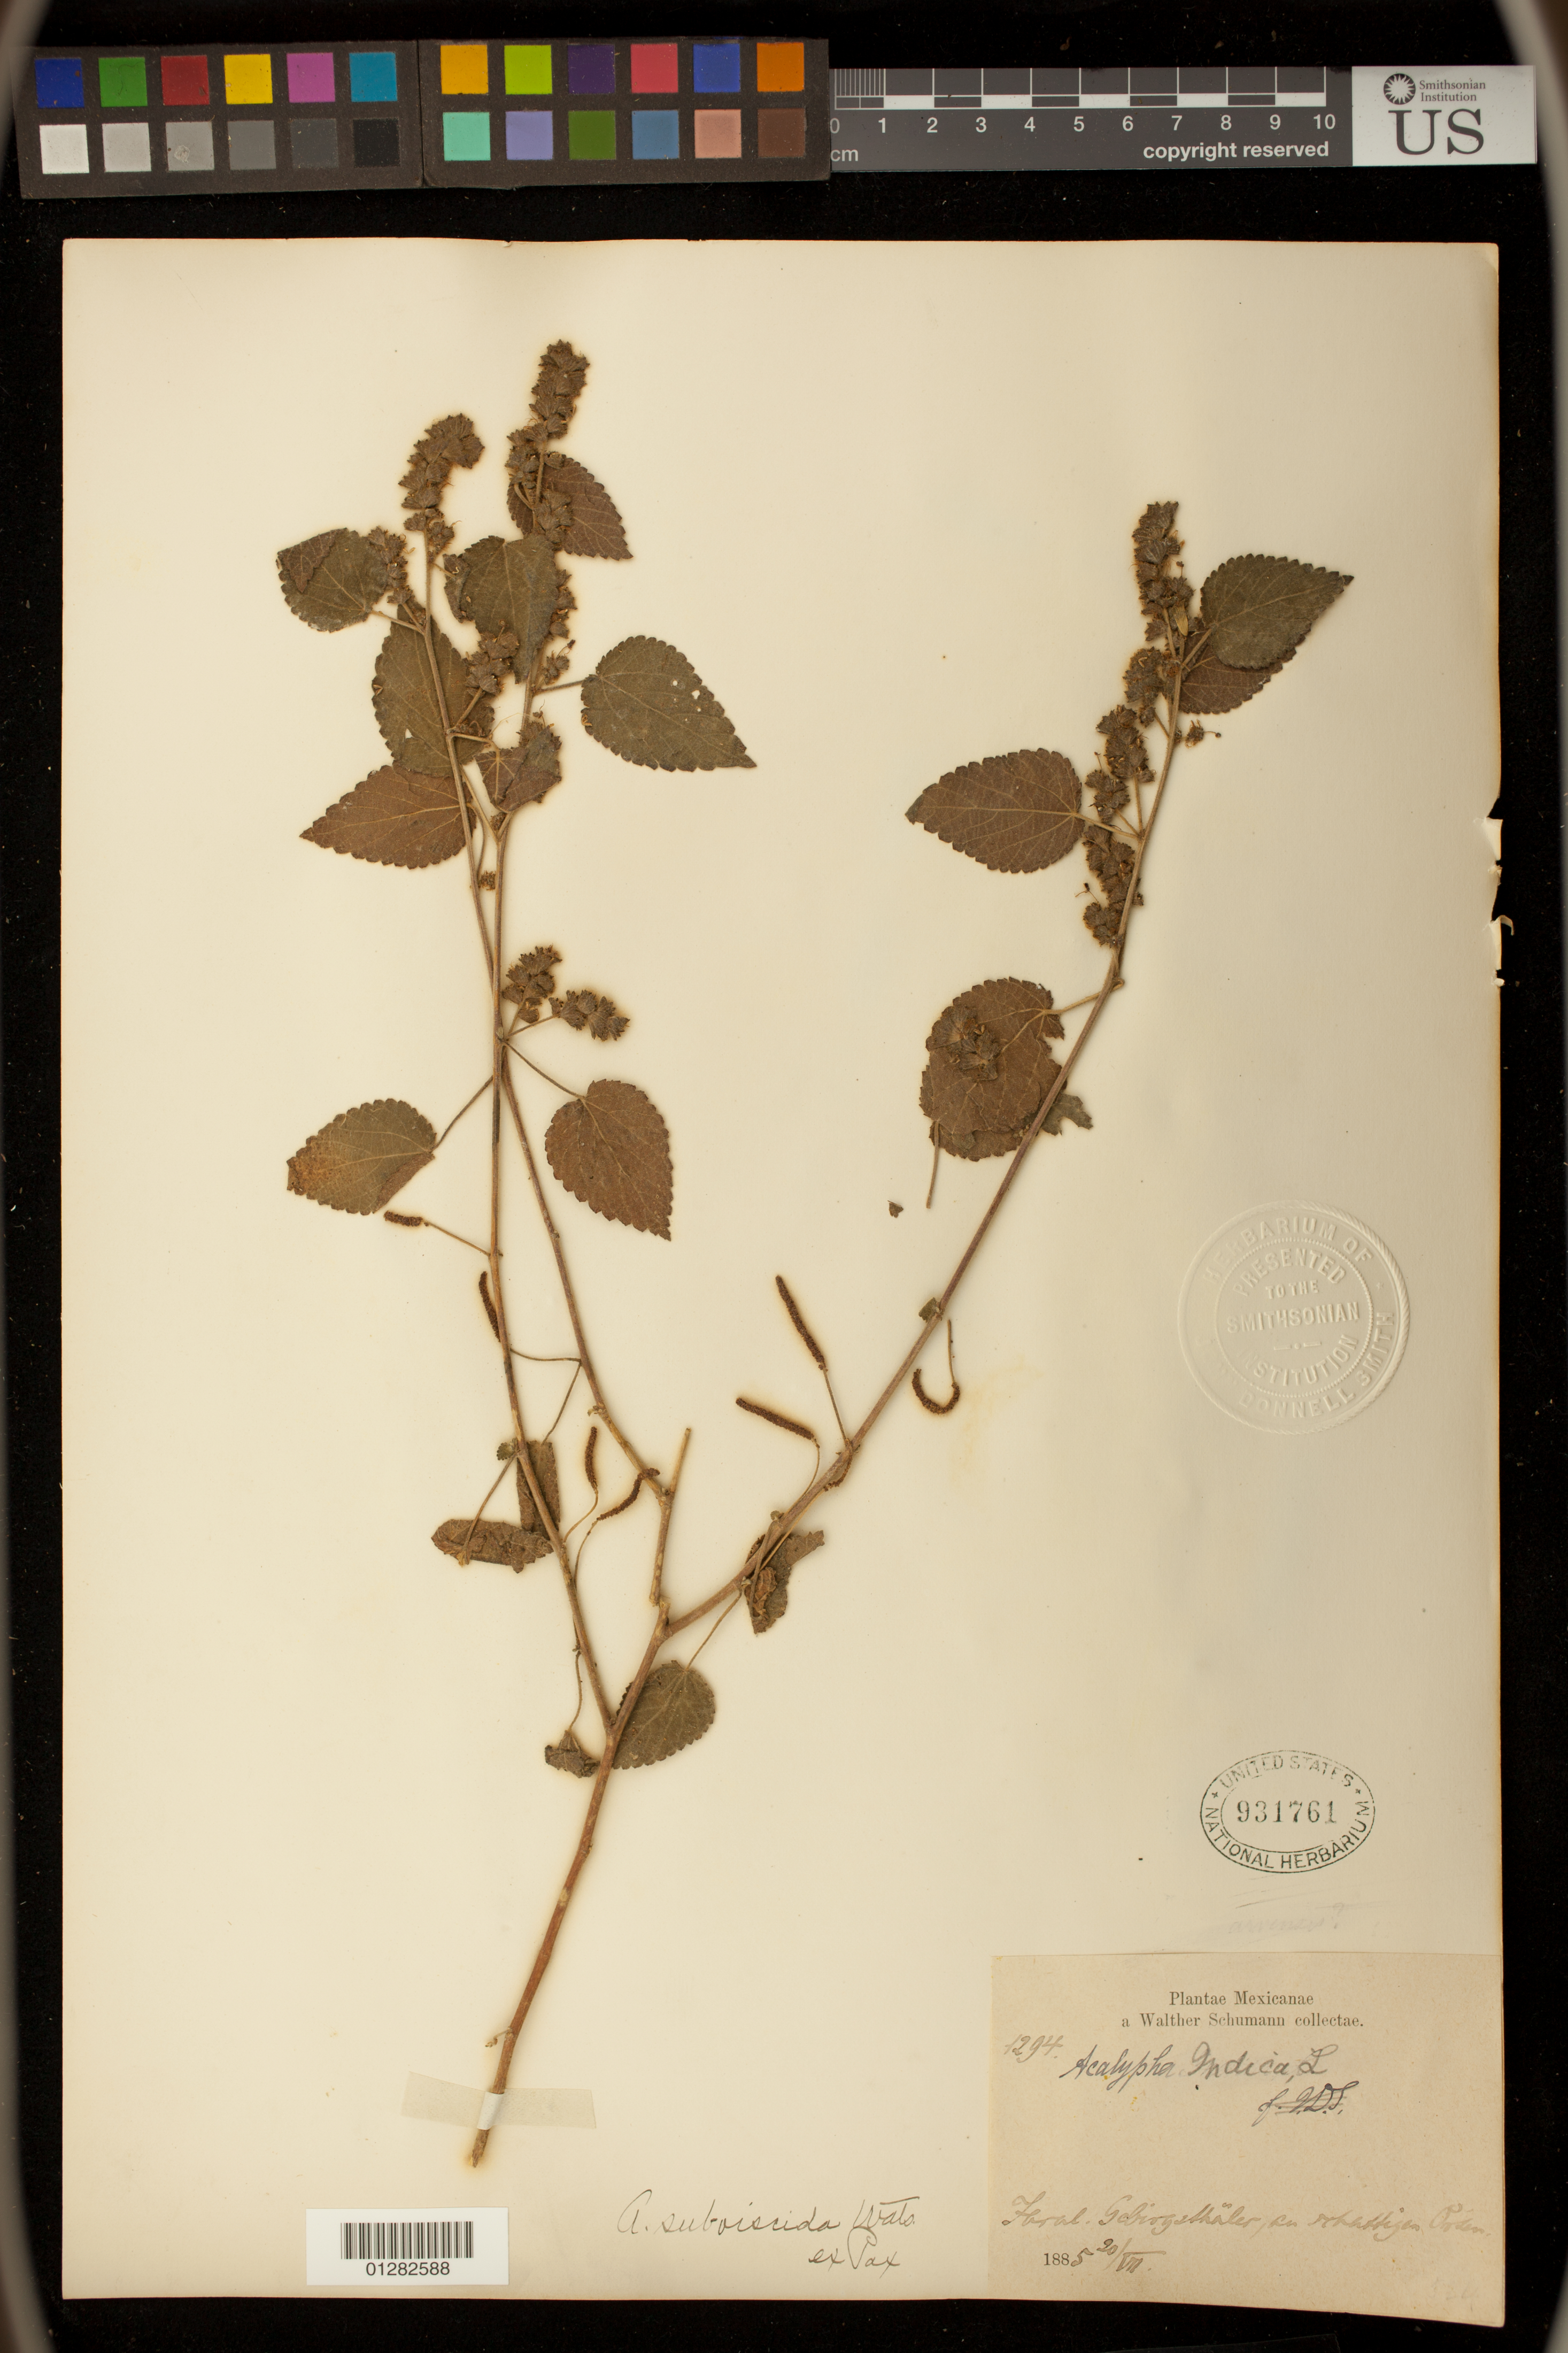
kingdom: Plantae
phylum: Tracheophyta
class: Magnoliopsida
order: Malpighiales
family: Euphorbiaceae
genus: Acalypha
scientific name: Acalypha subviscida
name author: S. Watson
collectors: R. McVaugh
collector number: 1294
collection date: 1885-07-20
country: Mexico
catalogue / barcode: US 931761